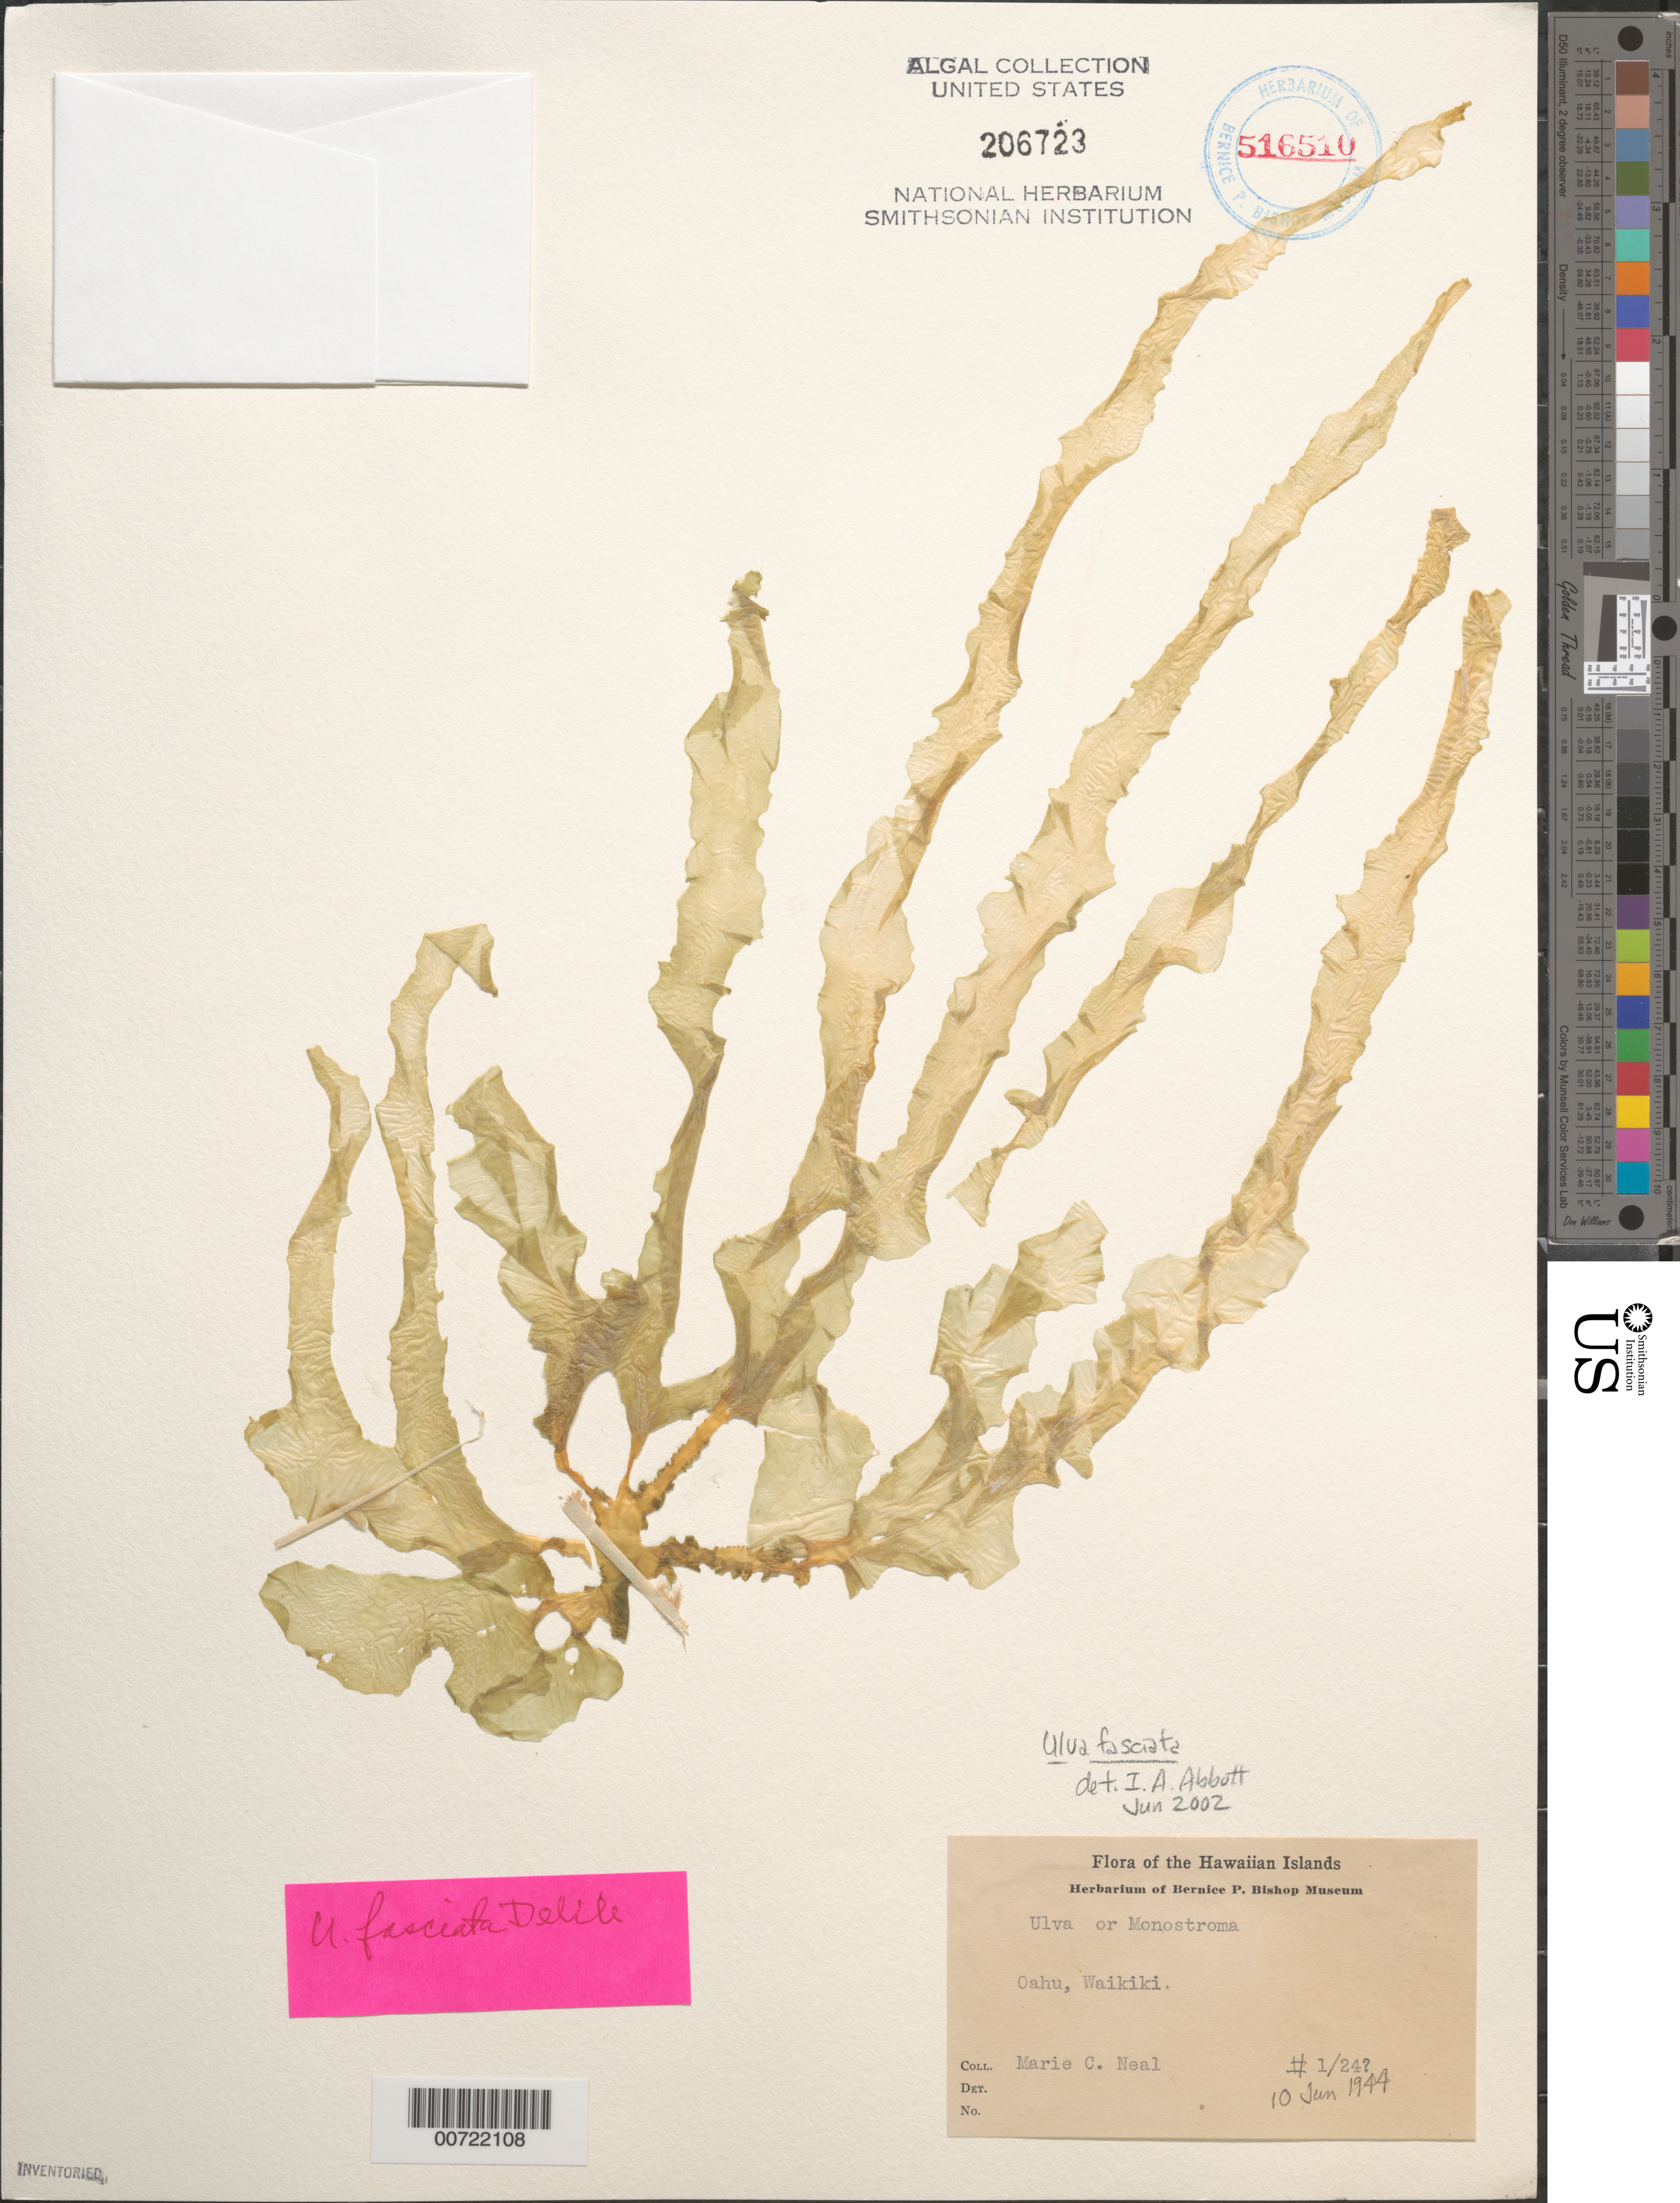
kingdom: Plantae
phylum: Chlorophyta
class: Ulvophyceae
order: Ulvales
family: Ulvaceae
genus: Ulva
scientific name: Ulva lactuca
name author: L.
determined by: Algae name updating Project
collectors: M. Neal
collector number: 1/24?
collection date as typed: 10 Jun 1944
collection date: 1944-06-10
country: United States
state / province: Hawaii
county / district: Honolulu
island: Oahu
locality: Waikiki Beach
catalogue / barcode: US 206723